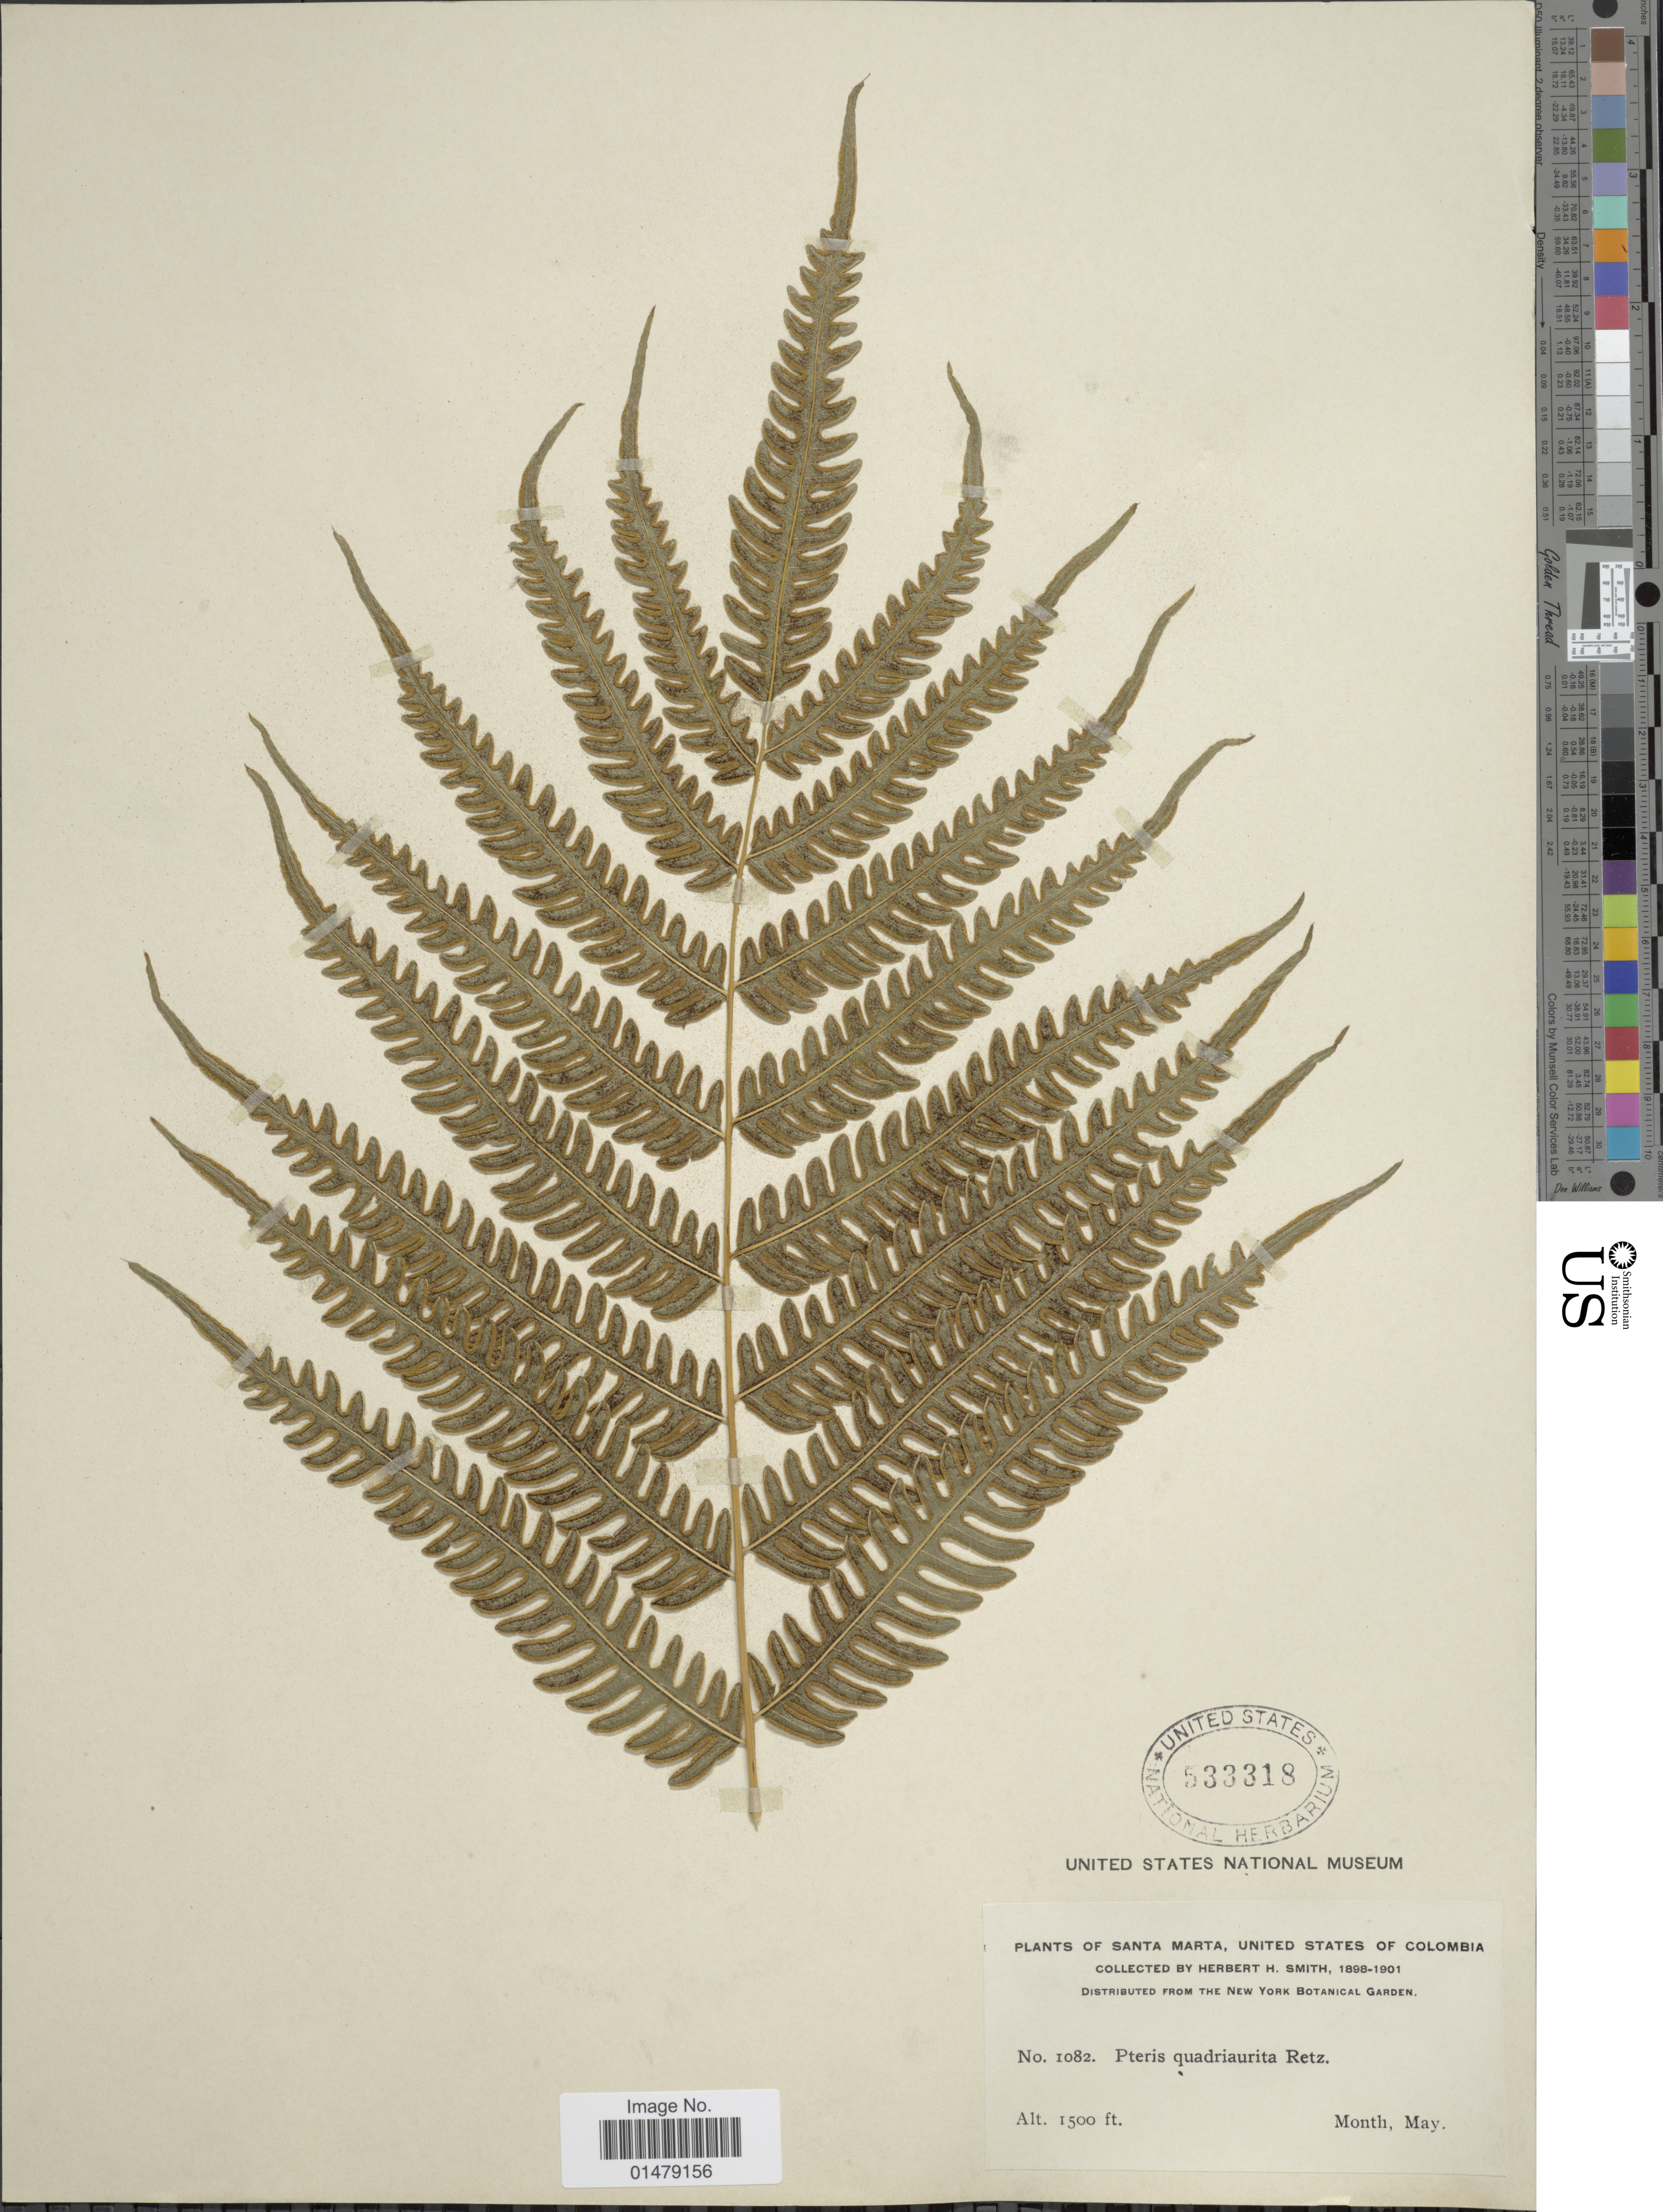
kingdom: Plantae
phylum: Tracheophyta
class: Polypodiopsida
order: Polypodiales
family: Pteridaceae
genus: Pteris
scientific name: Pteris biaurita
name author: L.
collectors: Herbert H. Smith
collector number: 1082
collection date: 1898-05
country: Colombia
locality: Santa Marta, United States of Colombia.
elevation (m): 457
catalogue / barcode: US 533318